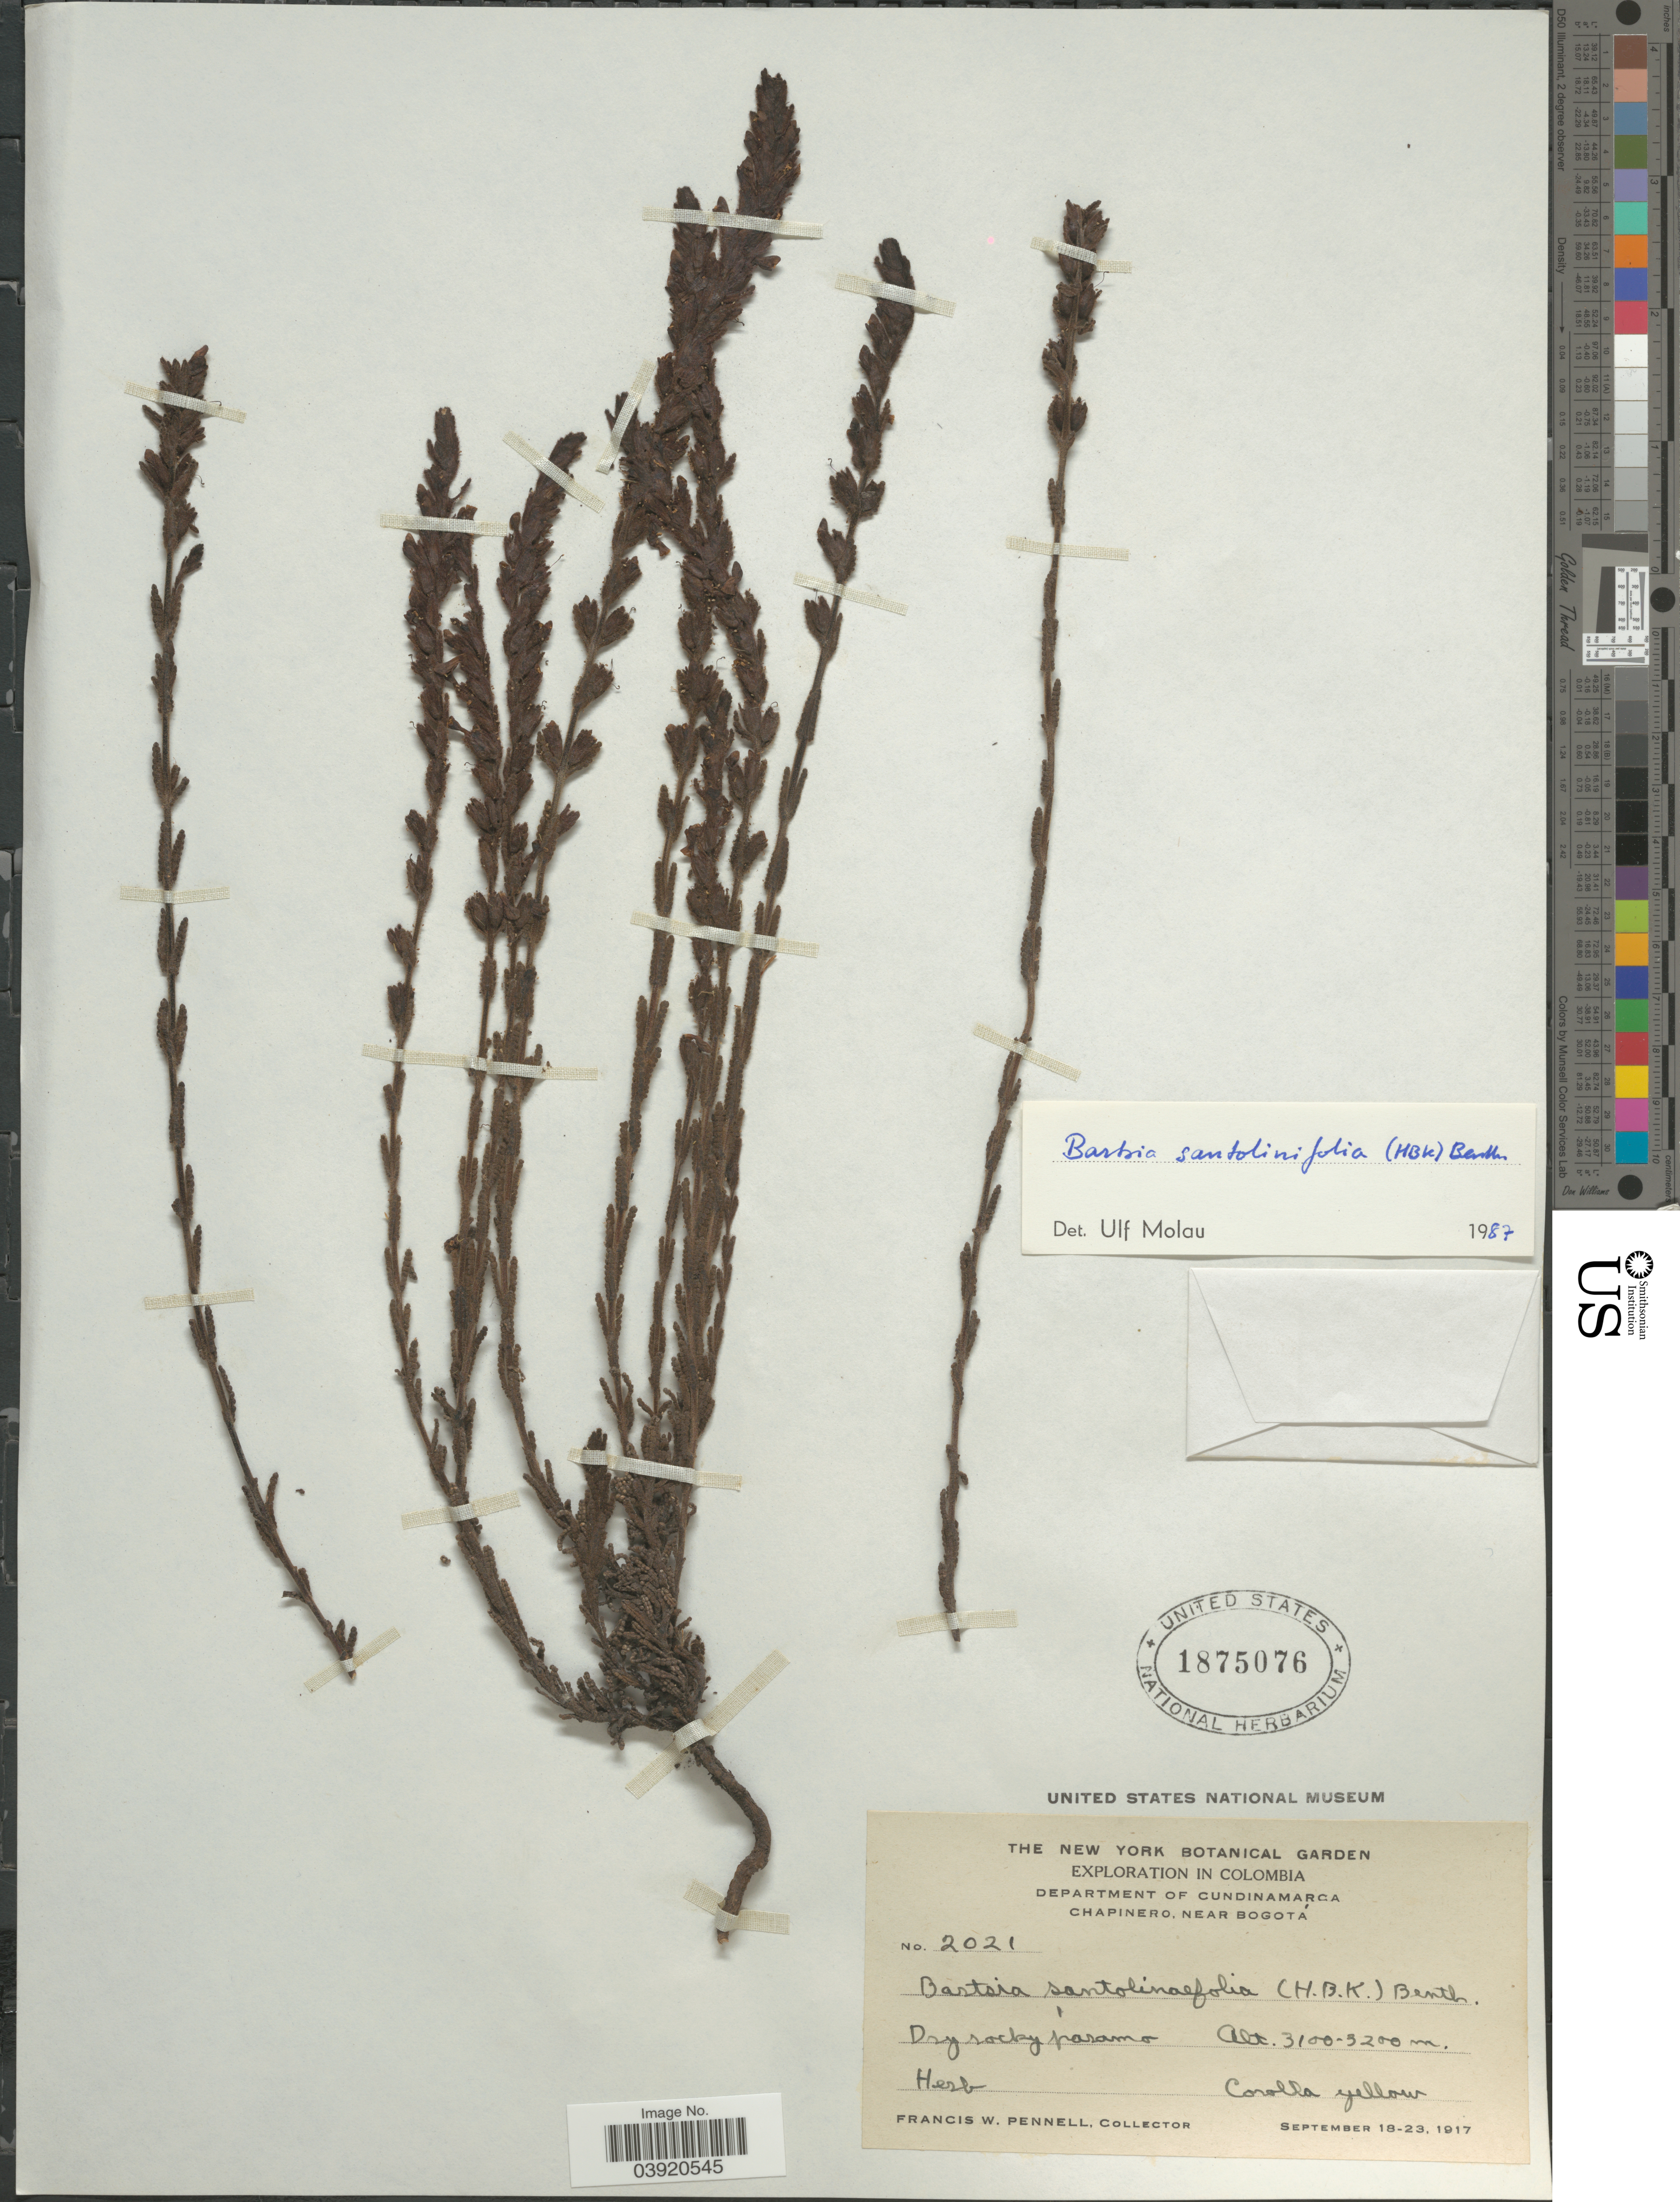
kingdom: Plantae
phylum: Tracheophyta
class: Magnoliopsida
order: Lamiales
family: Orobanchaceae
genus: Bartsia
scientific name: Bartsia santolinifolia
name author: (Kunth) Benth.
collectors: F. W. Pennell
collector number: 2021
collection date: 1917-09-18/1917-09-23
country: Colombia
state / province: Cundinamarca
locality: Department of Cundinamarca. Chapinero, near Bogotá.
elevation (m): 3100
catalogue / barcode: US 1875076